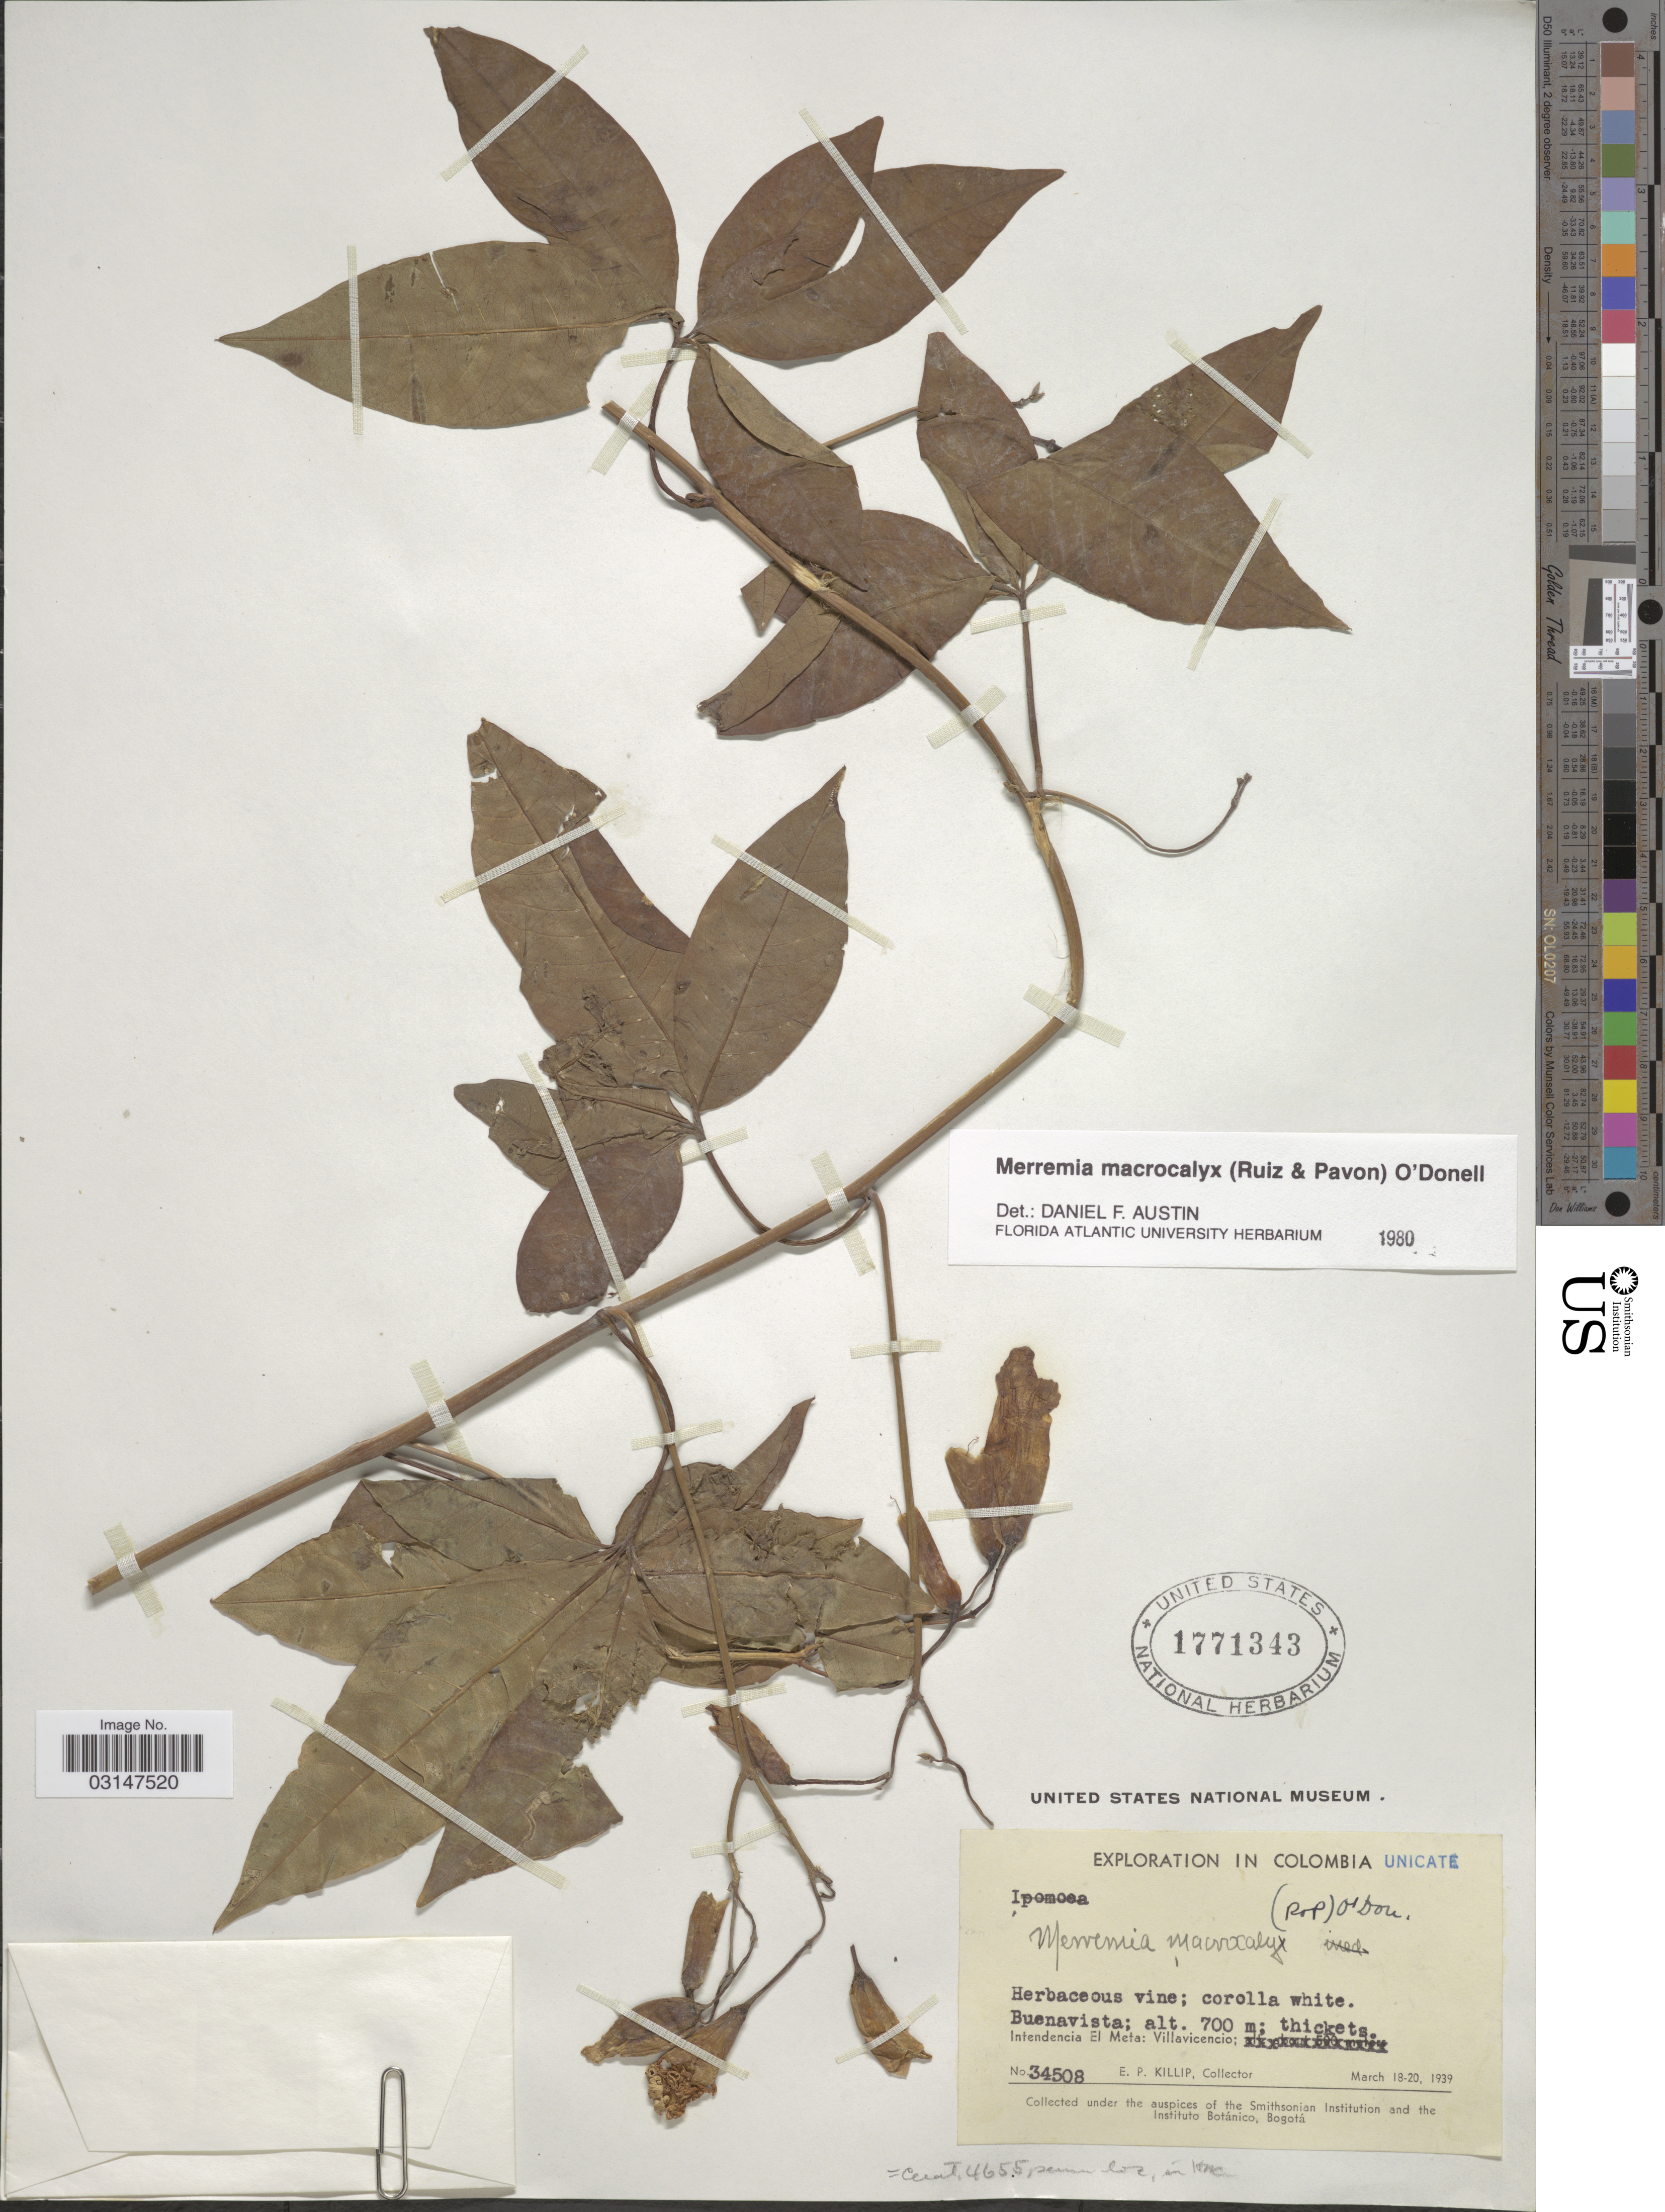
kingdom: Plantae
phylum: Tracheophyta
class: Magnoliopsida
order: Solanales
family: Convolvulaceae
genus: Distimake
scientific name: Distimake macrocalyx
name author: (Ruiz & Pav.) A. R. Simões & Staples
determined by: Strong, Mark T., (BOT), Smithsonian Institution - National Museum of Natural History (UNITED STATES)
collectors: E. P. Killip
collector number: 34508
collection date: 1939-03-18/1939-03-20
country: Colombia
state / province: Meta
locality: Buenavista, Intendencia El Meta: Villavicencio.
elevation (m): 700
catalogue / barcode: US 1771343